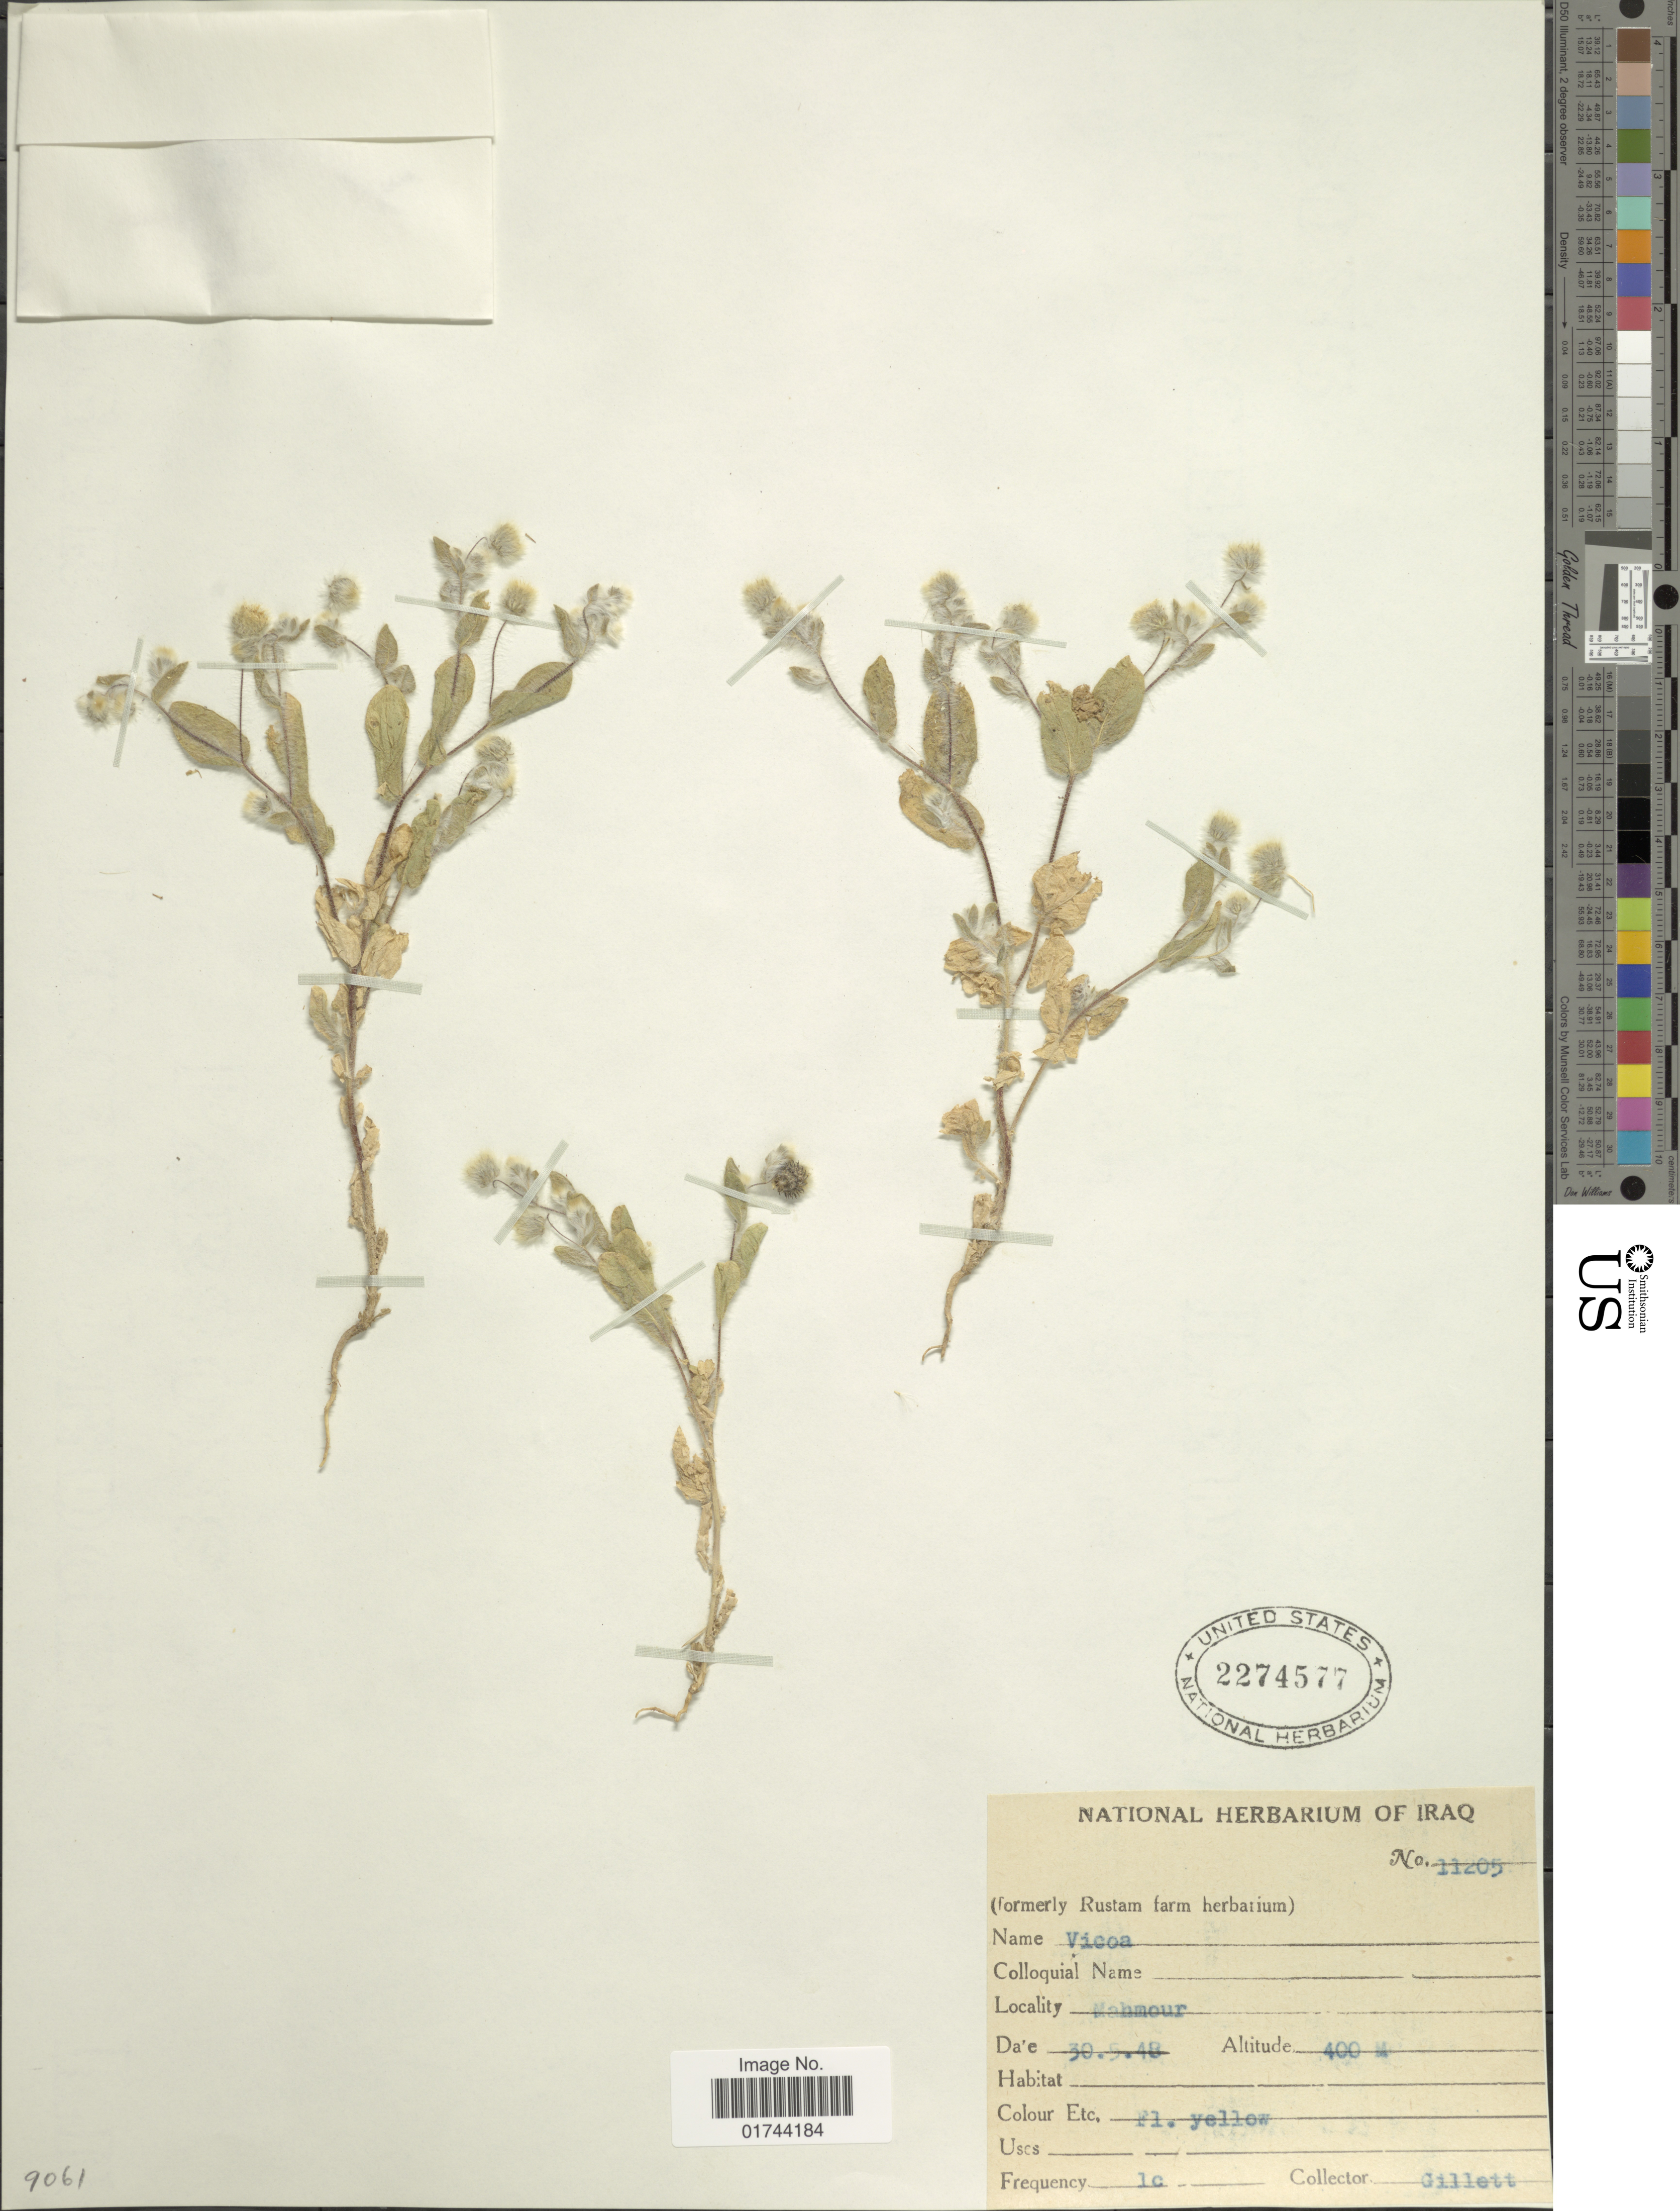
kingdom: Plantae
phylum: Tracheophyta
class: Magnoliopsida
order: Asterales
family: Asteraceae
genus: Inula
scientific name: Inula sp.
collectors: Gillett, --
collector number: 11205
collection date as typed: Transcribed d/m/y: 30/5/48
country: Iraq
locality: Mahmour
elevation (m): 400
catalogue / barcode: US 2274577